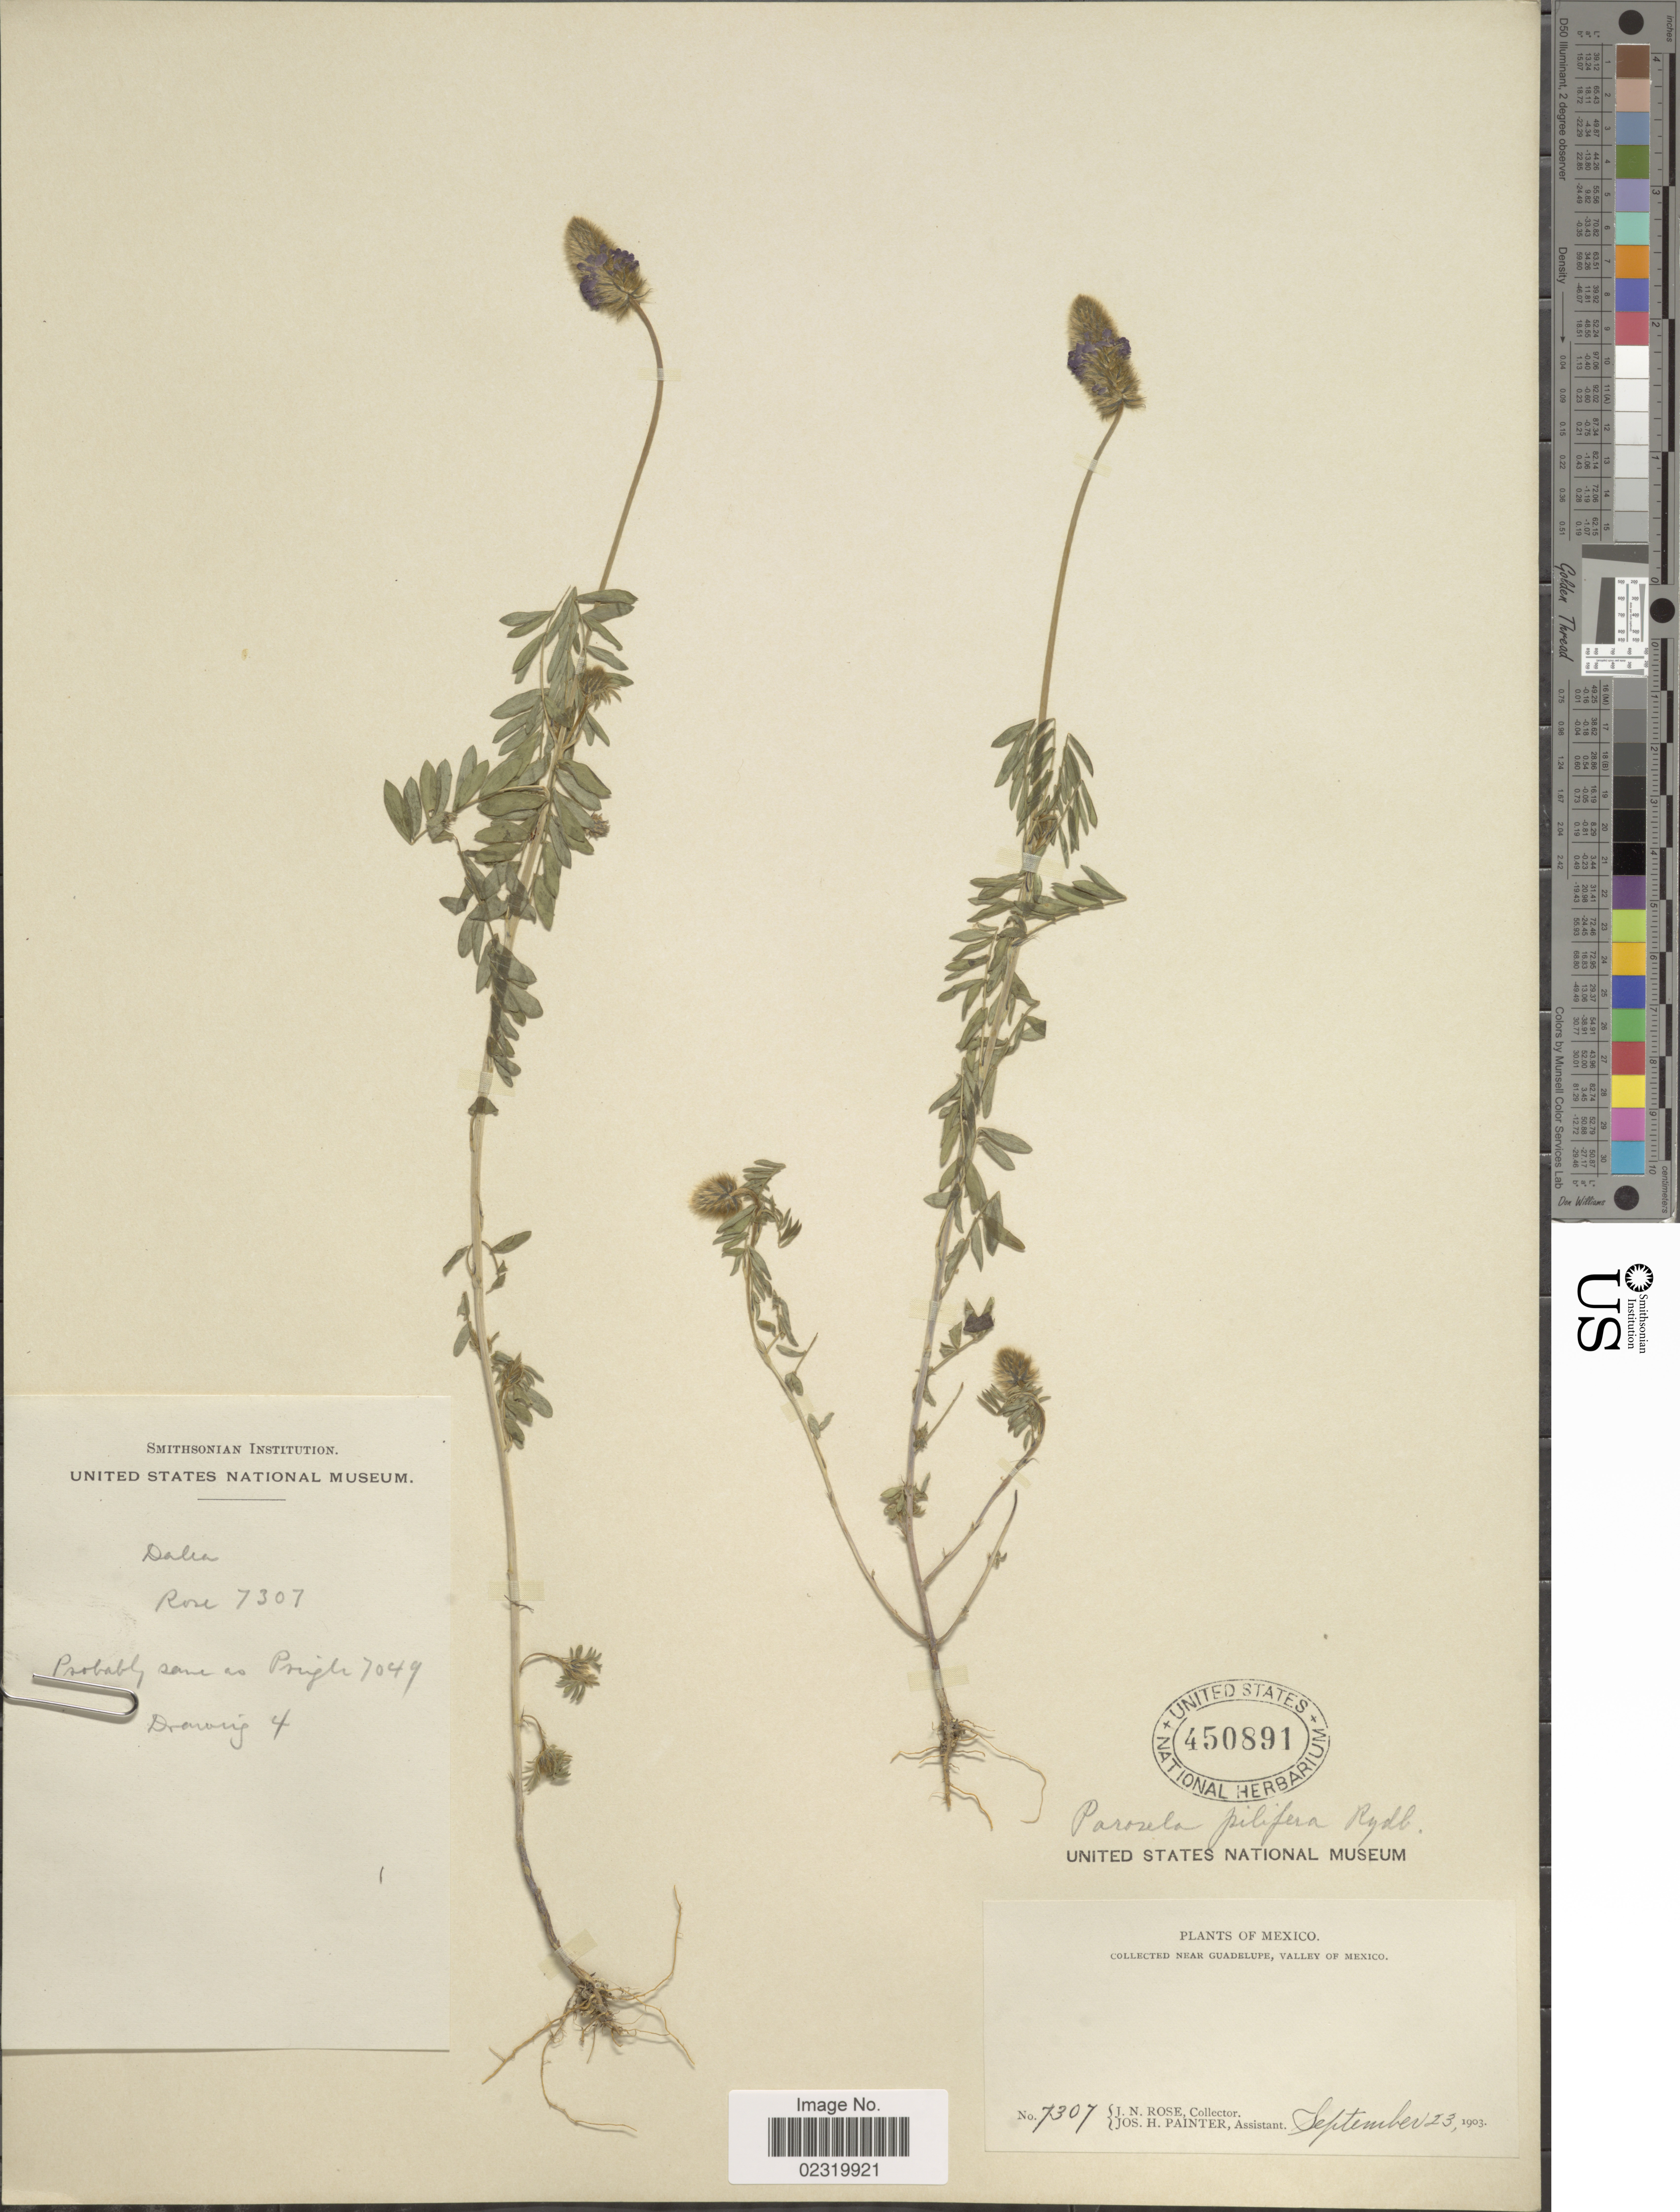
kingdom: Plantae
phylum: Tracheophyta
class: Magnoliopsida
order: Fabales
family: Fabaceae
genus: Dalea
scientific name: Dalea reclinata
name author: (Cav.) Willd.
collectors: J. N. Rose & J. H. Painter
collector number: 7307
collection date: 1903-09-23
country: Mexico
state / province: México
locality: Near Guadelupe, Valley of Mexico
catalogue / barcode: US 450891